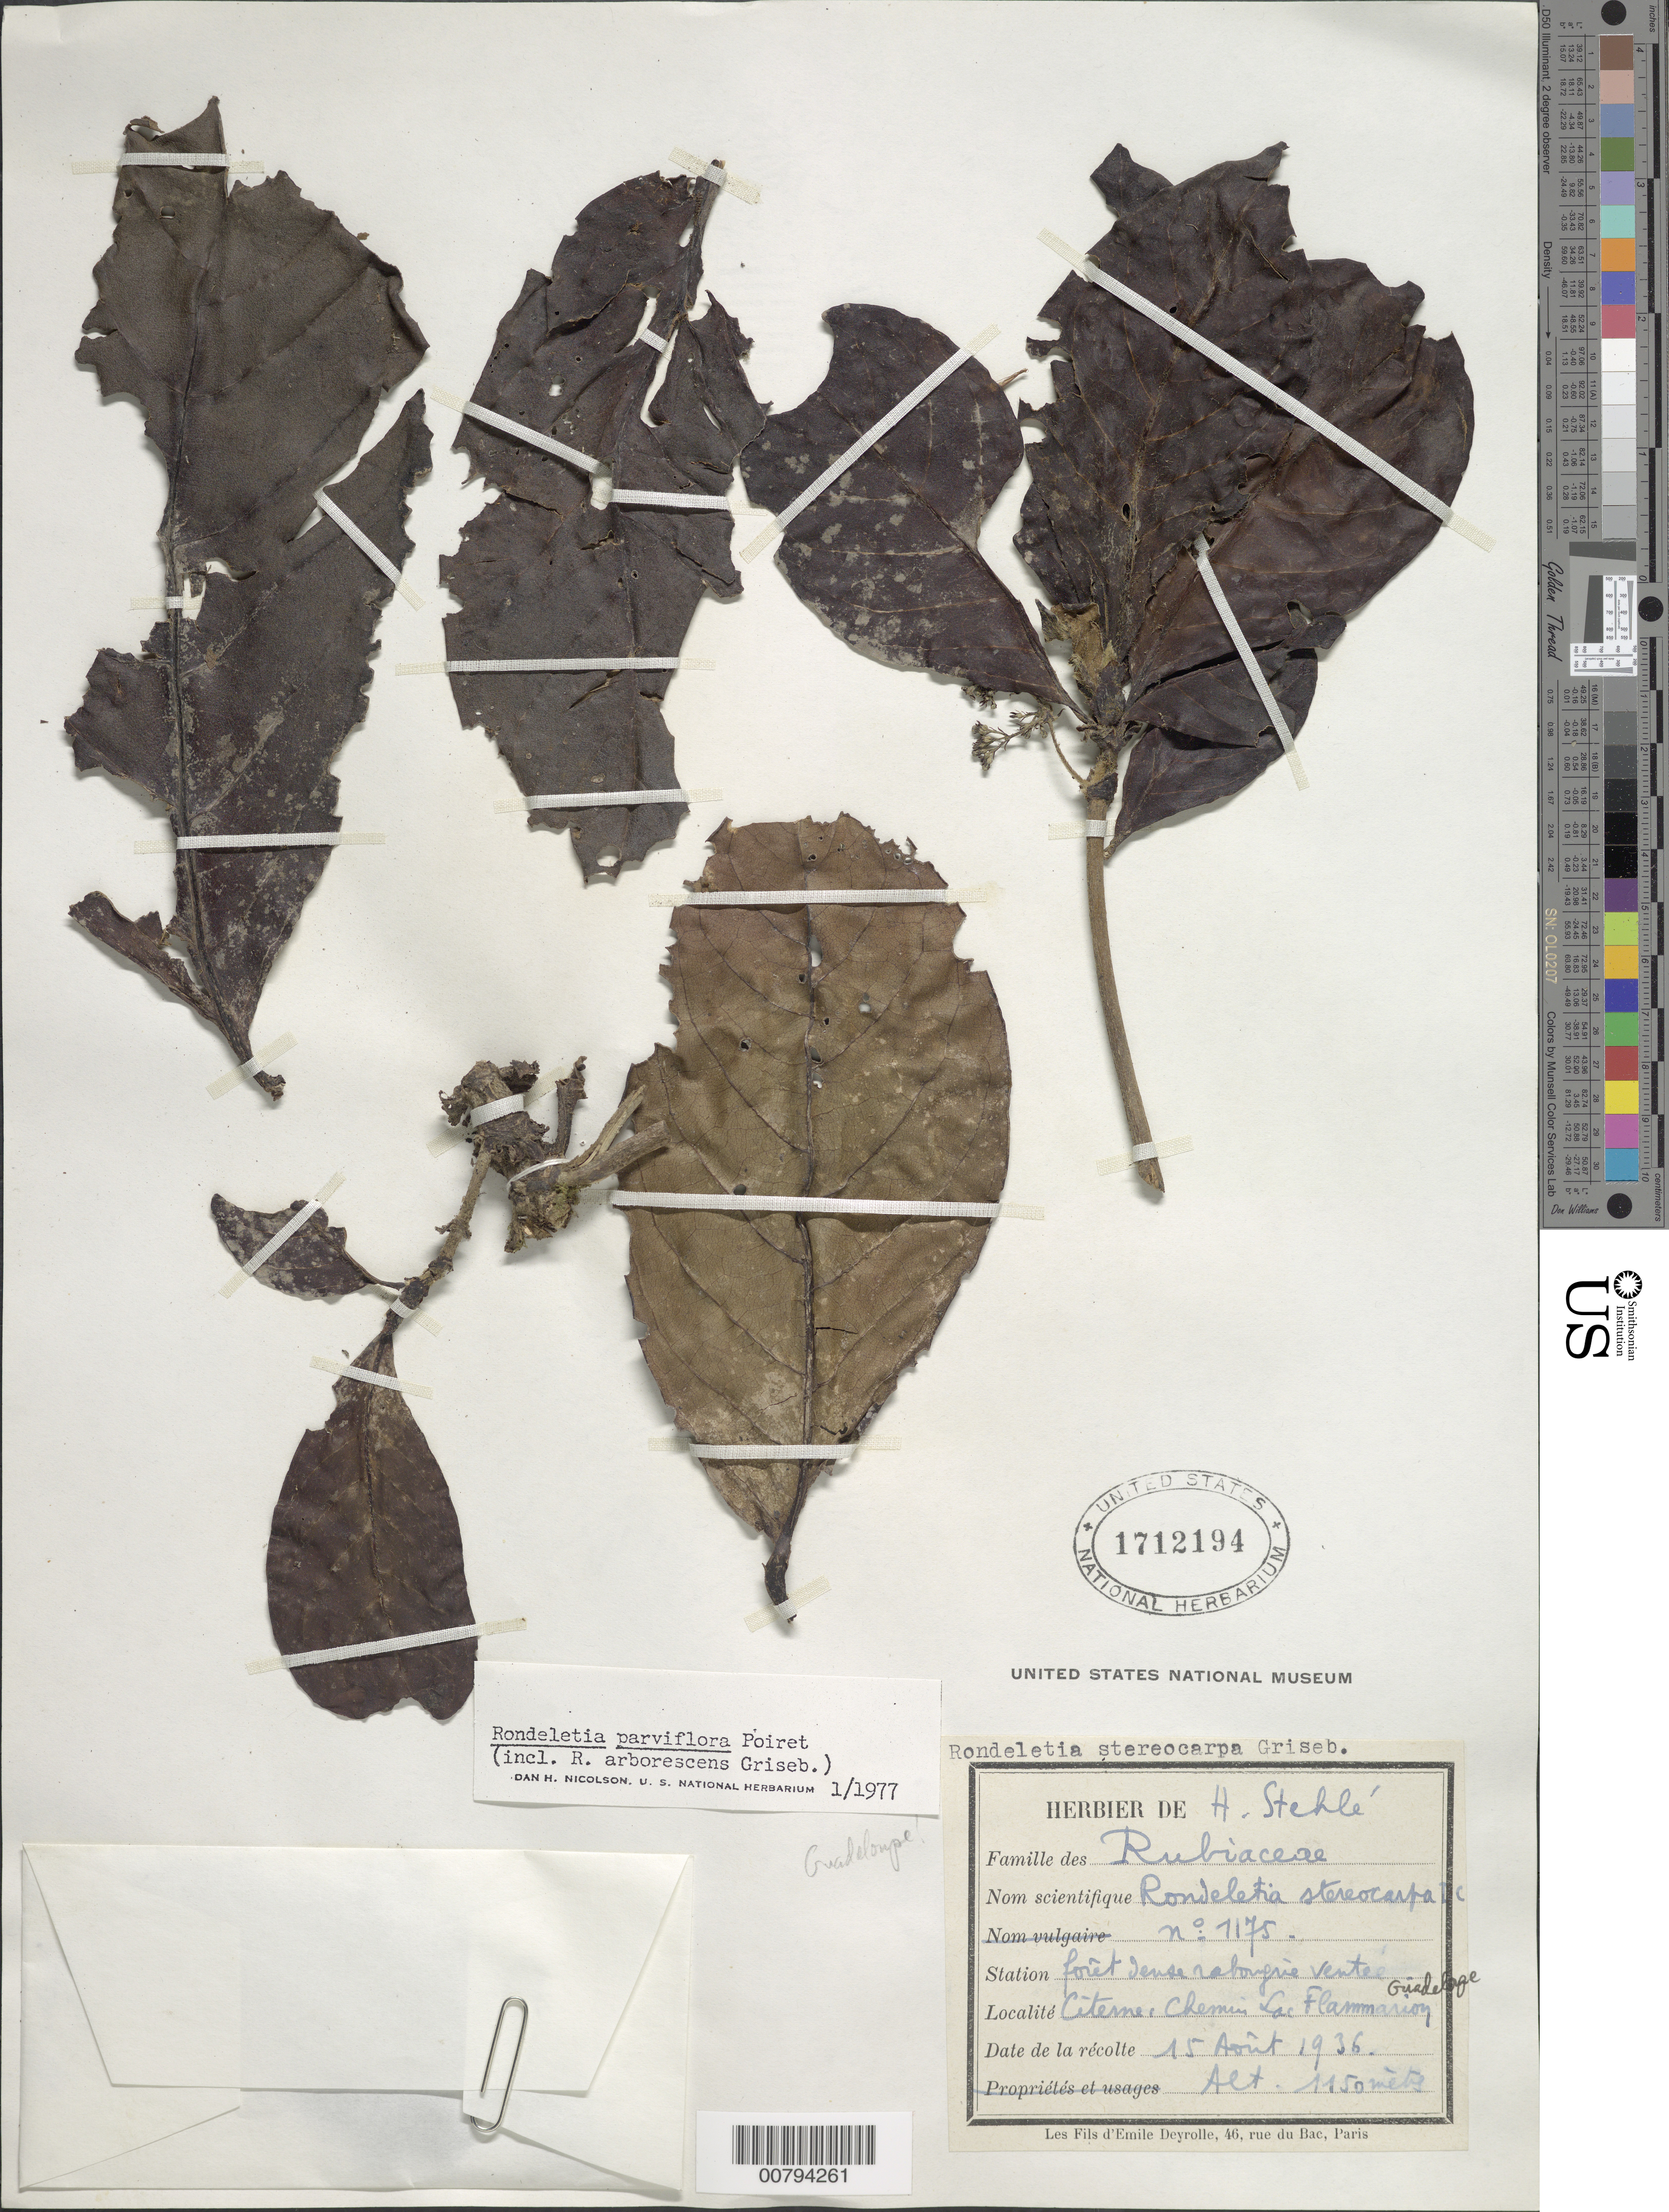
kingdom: Plantae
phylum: Tracheophyta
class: Magnoliopsida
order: Gentianales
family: Rubiaceae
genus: Rondeletia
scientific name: Rondeletia parviflora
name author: Poir.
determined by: Nicolson, Dan H.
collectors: H. Stehlé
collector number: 1175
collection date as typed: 15 Aug 1936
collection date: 1936-08-15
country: Guadeloupe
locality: Citerne. Chemin Lac Flammarion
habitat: Foret dense rabougnè venteé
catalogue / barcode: US 1712194